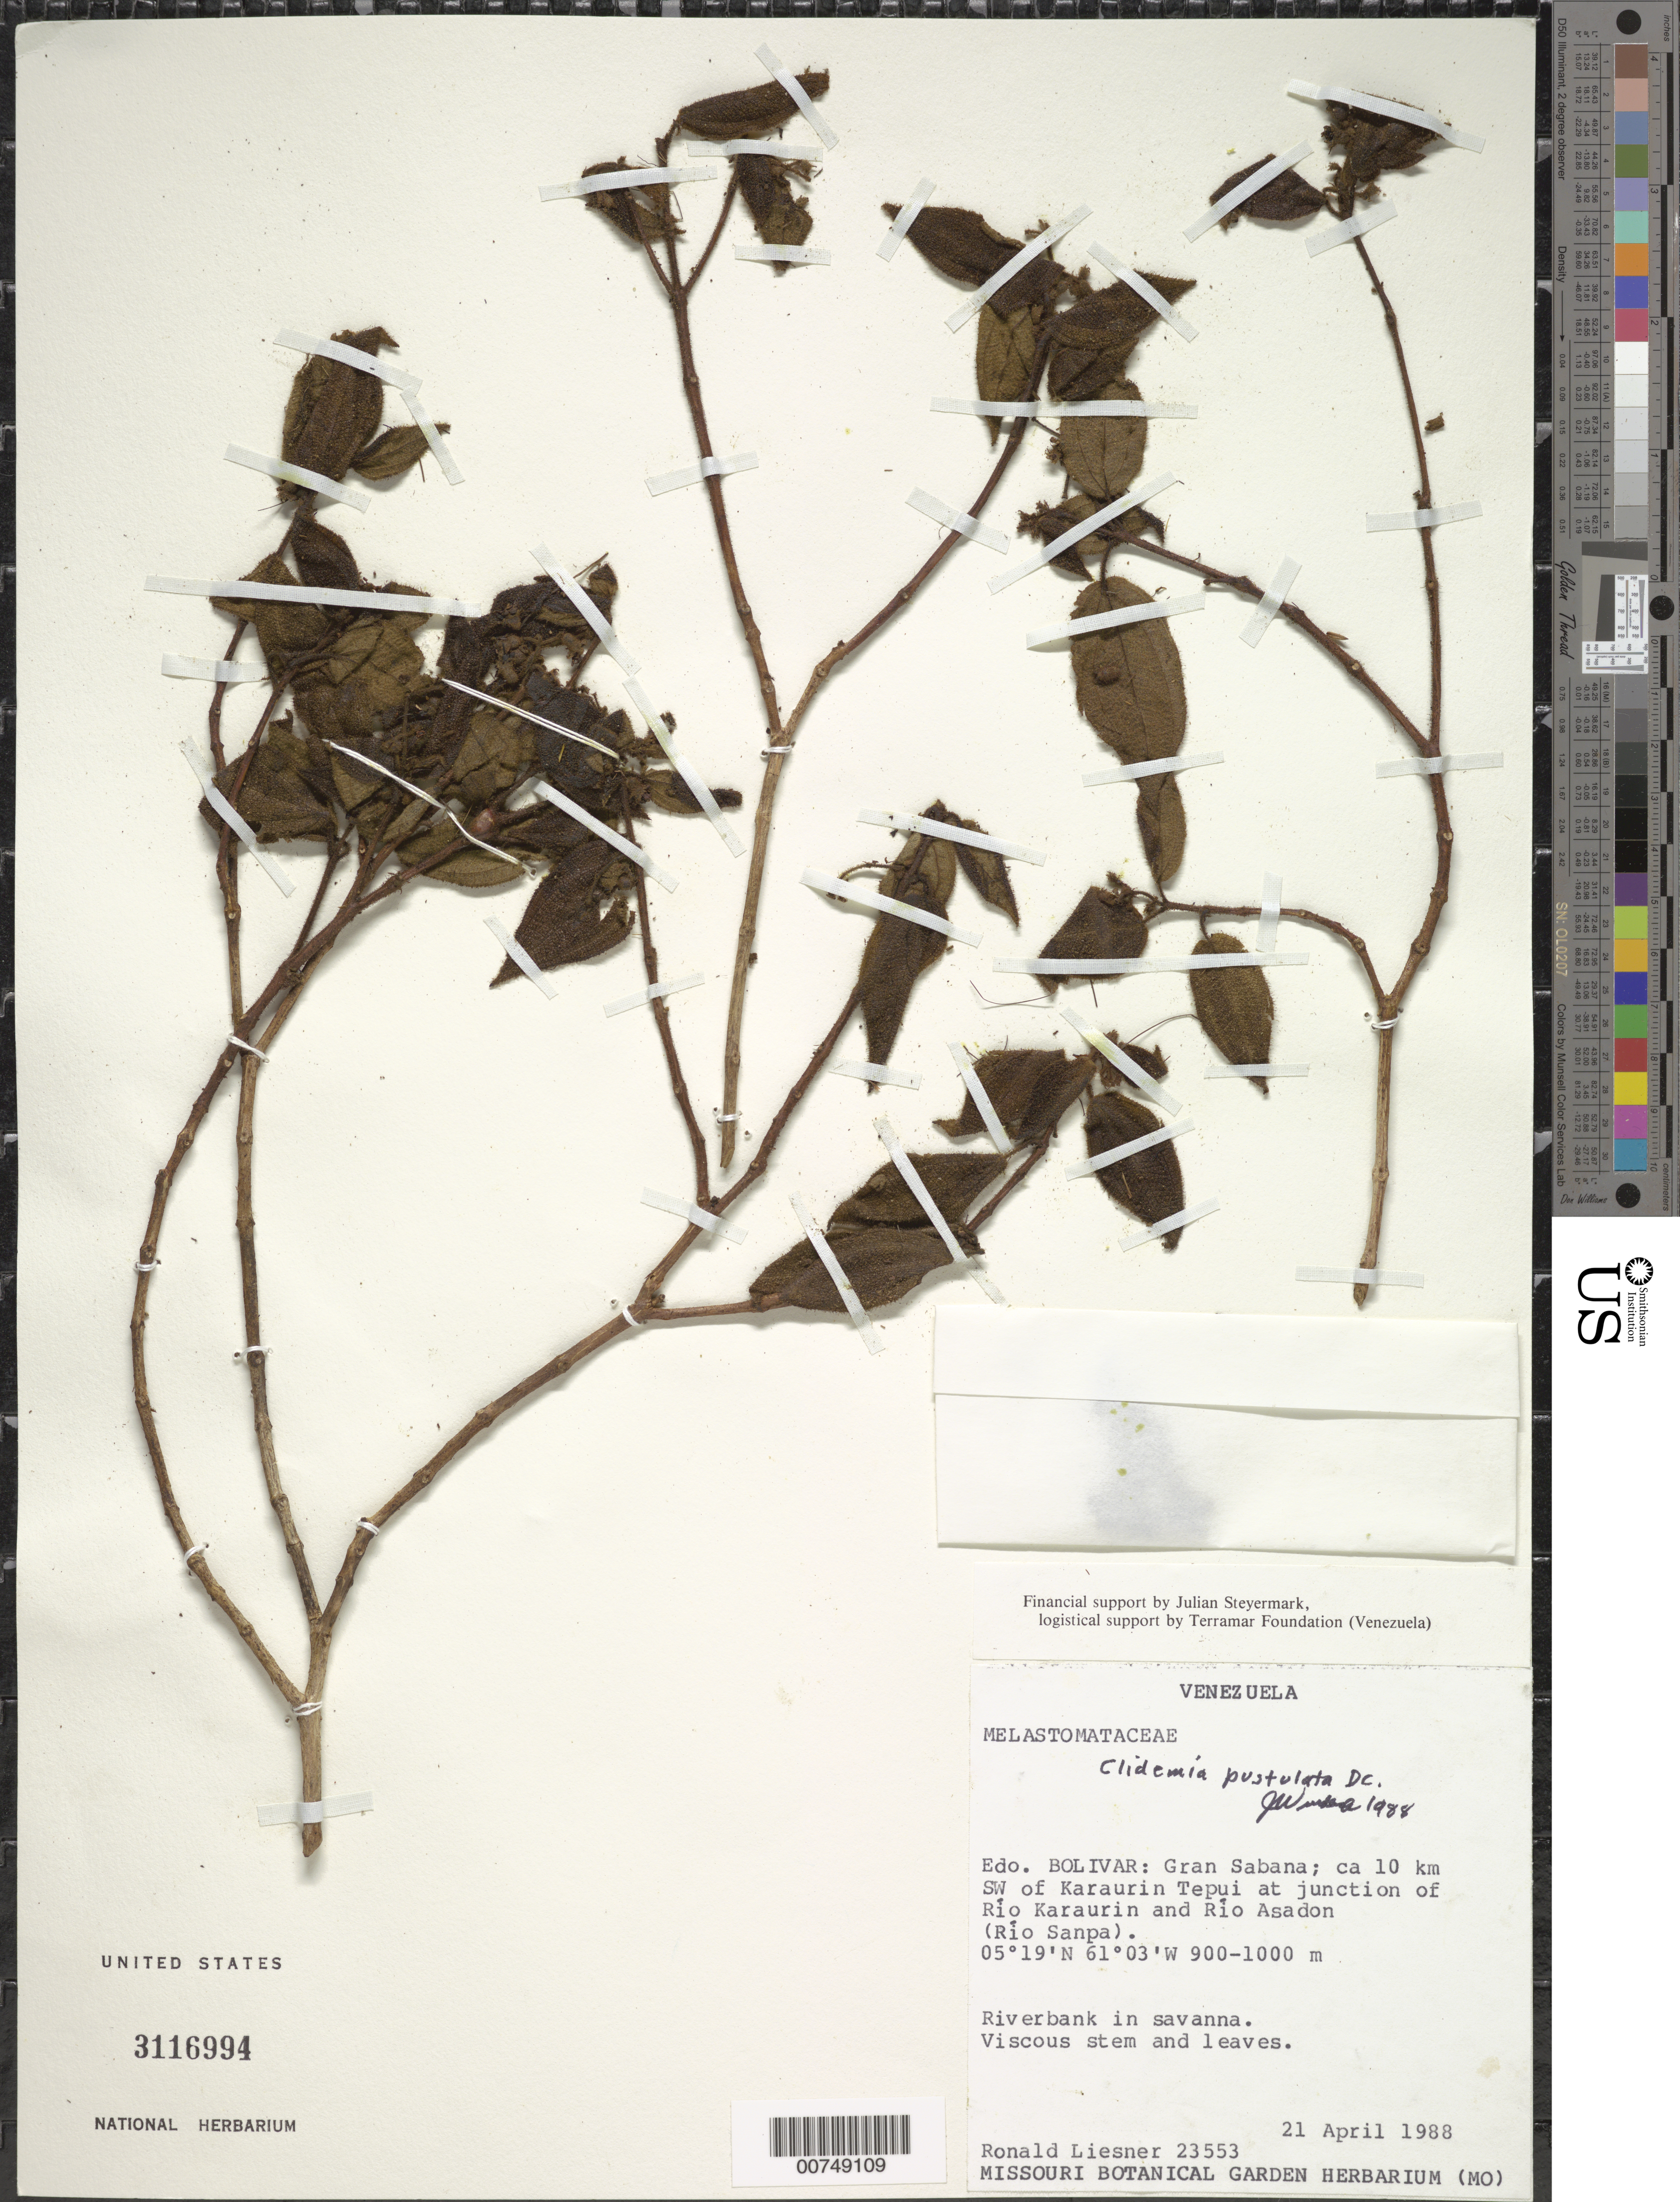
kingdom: Plantae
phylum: Tracheophyta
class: Magnoliopsida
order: Myrtales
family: Melastomataceae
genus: Clidemia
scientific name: Clidemia pustulata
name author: DC.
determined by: Wurdack, John J., (US), US (UNITED STATES)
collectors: R. L. Liesner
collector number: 23553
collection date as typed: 21-Apr-88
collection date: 1988-04-21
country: Venezuela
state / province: Bolívar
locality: Gran Sabana, ca 10 km SW of Karaurin tepuí at junction of Río Karaurin and Río Asadon (Río Sanpa)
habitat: Riverbank in savanna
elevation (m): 900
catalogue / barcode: US 3116994